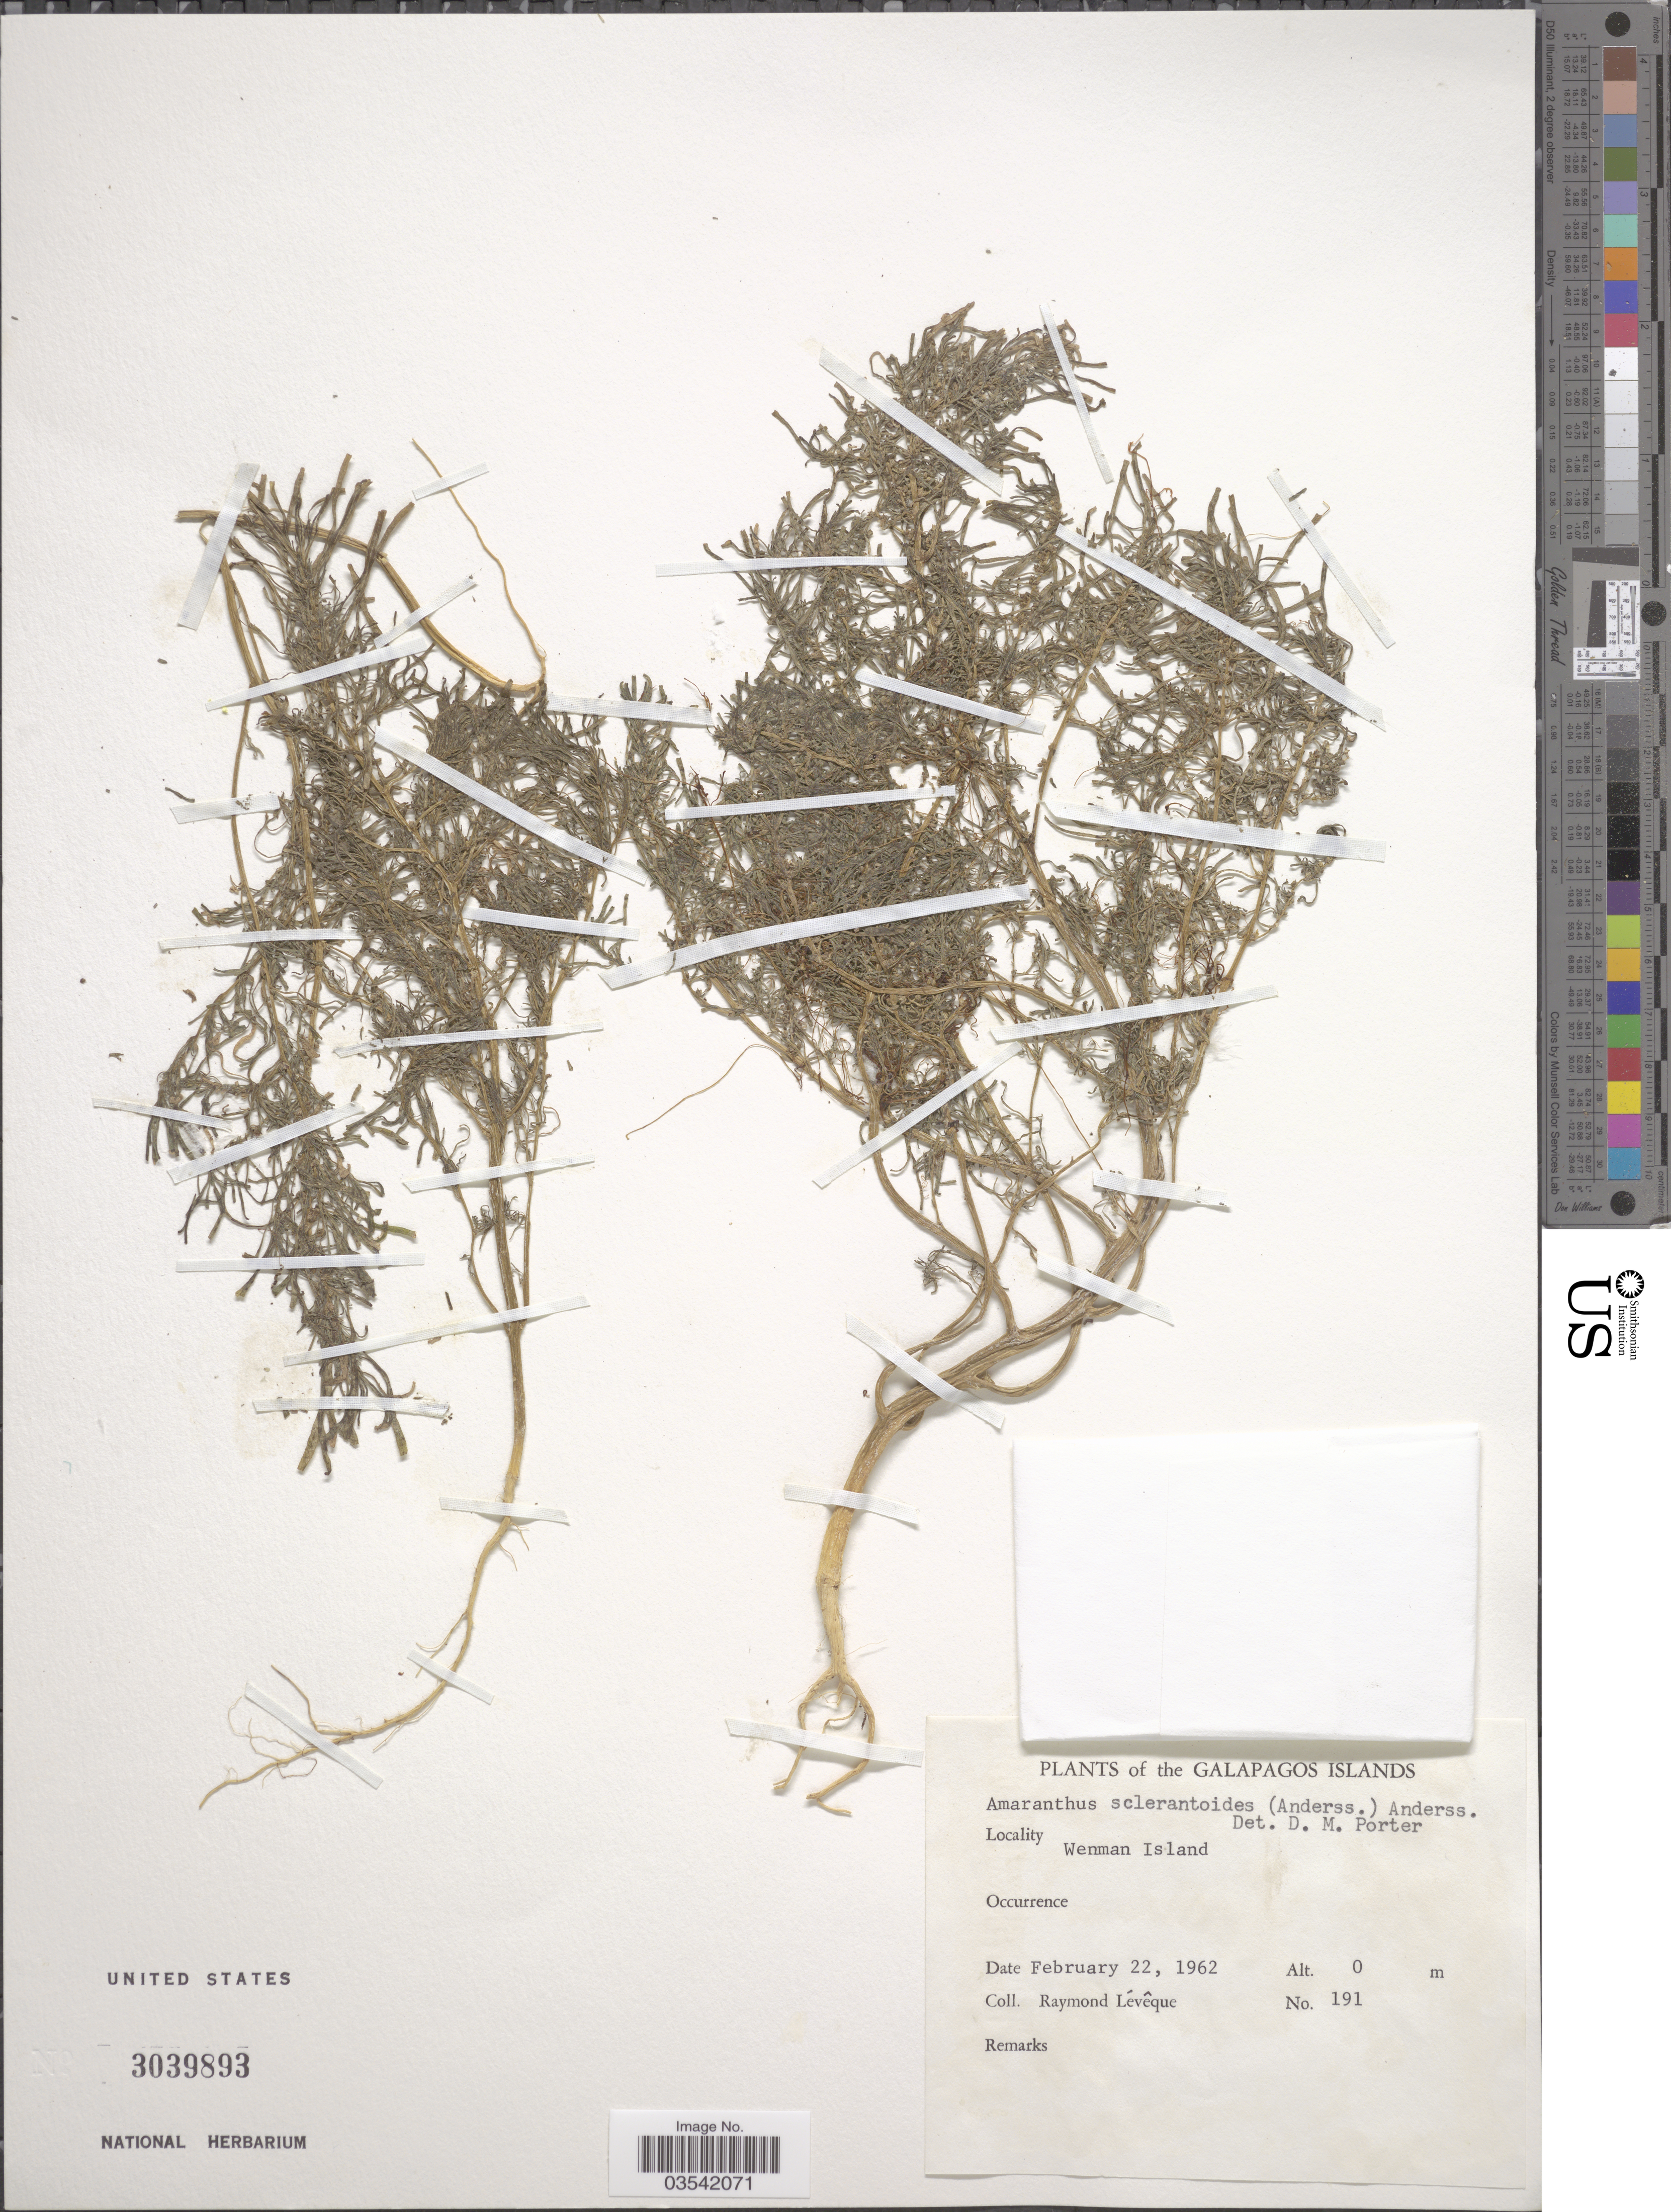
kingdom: Plantae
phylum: Tracheophyta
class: Magnoliopsida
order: Caryophyllales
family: Amaranthaceae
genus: Amaranthus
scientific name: Amaranthus sclerantoides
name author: (Andersson) Andersson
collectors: R. Lévêque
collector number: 191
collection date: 1962-02-22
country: Ecuador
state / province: Colón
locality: Galapagos Islands. Wenman Island.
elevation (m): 0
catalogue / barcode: US 3039893